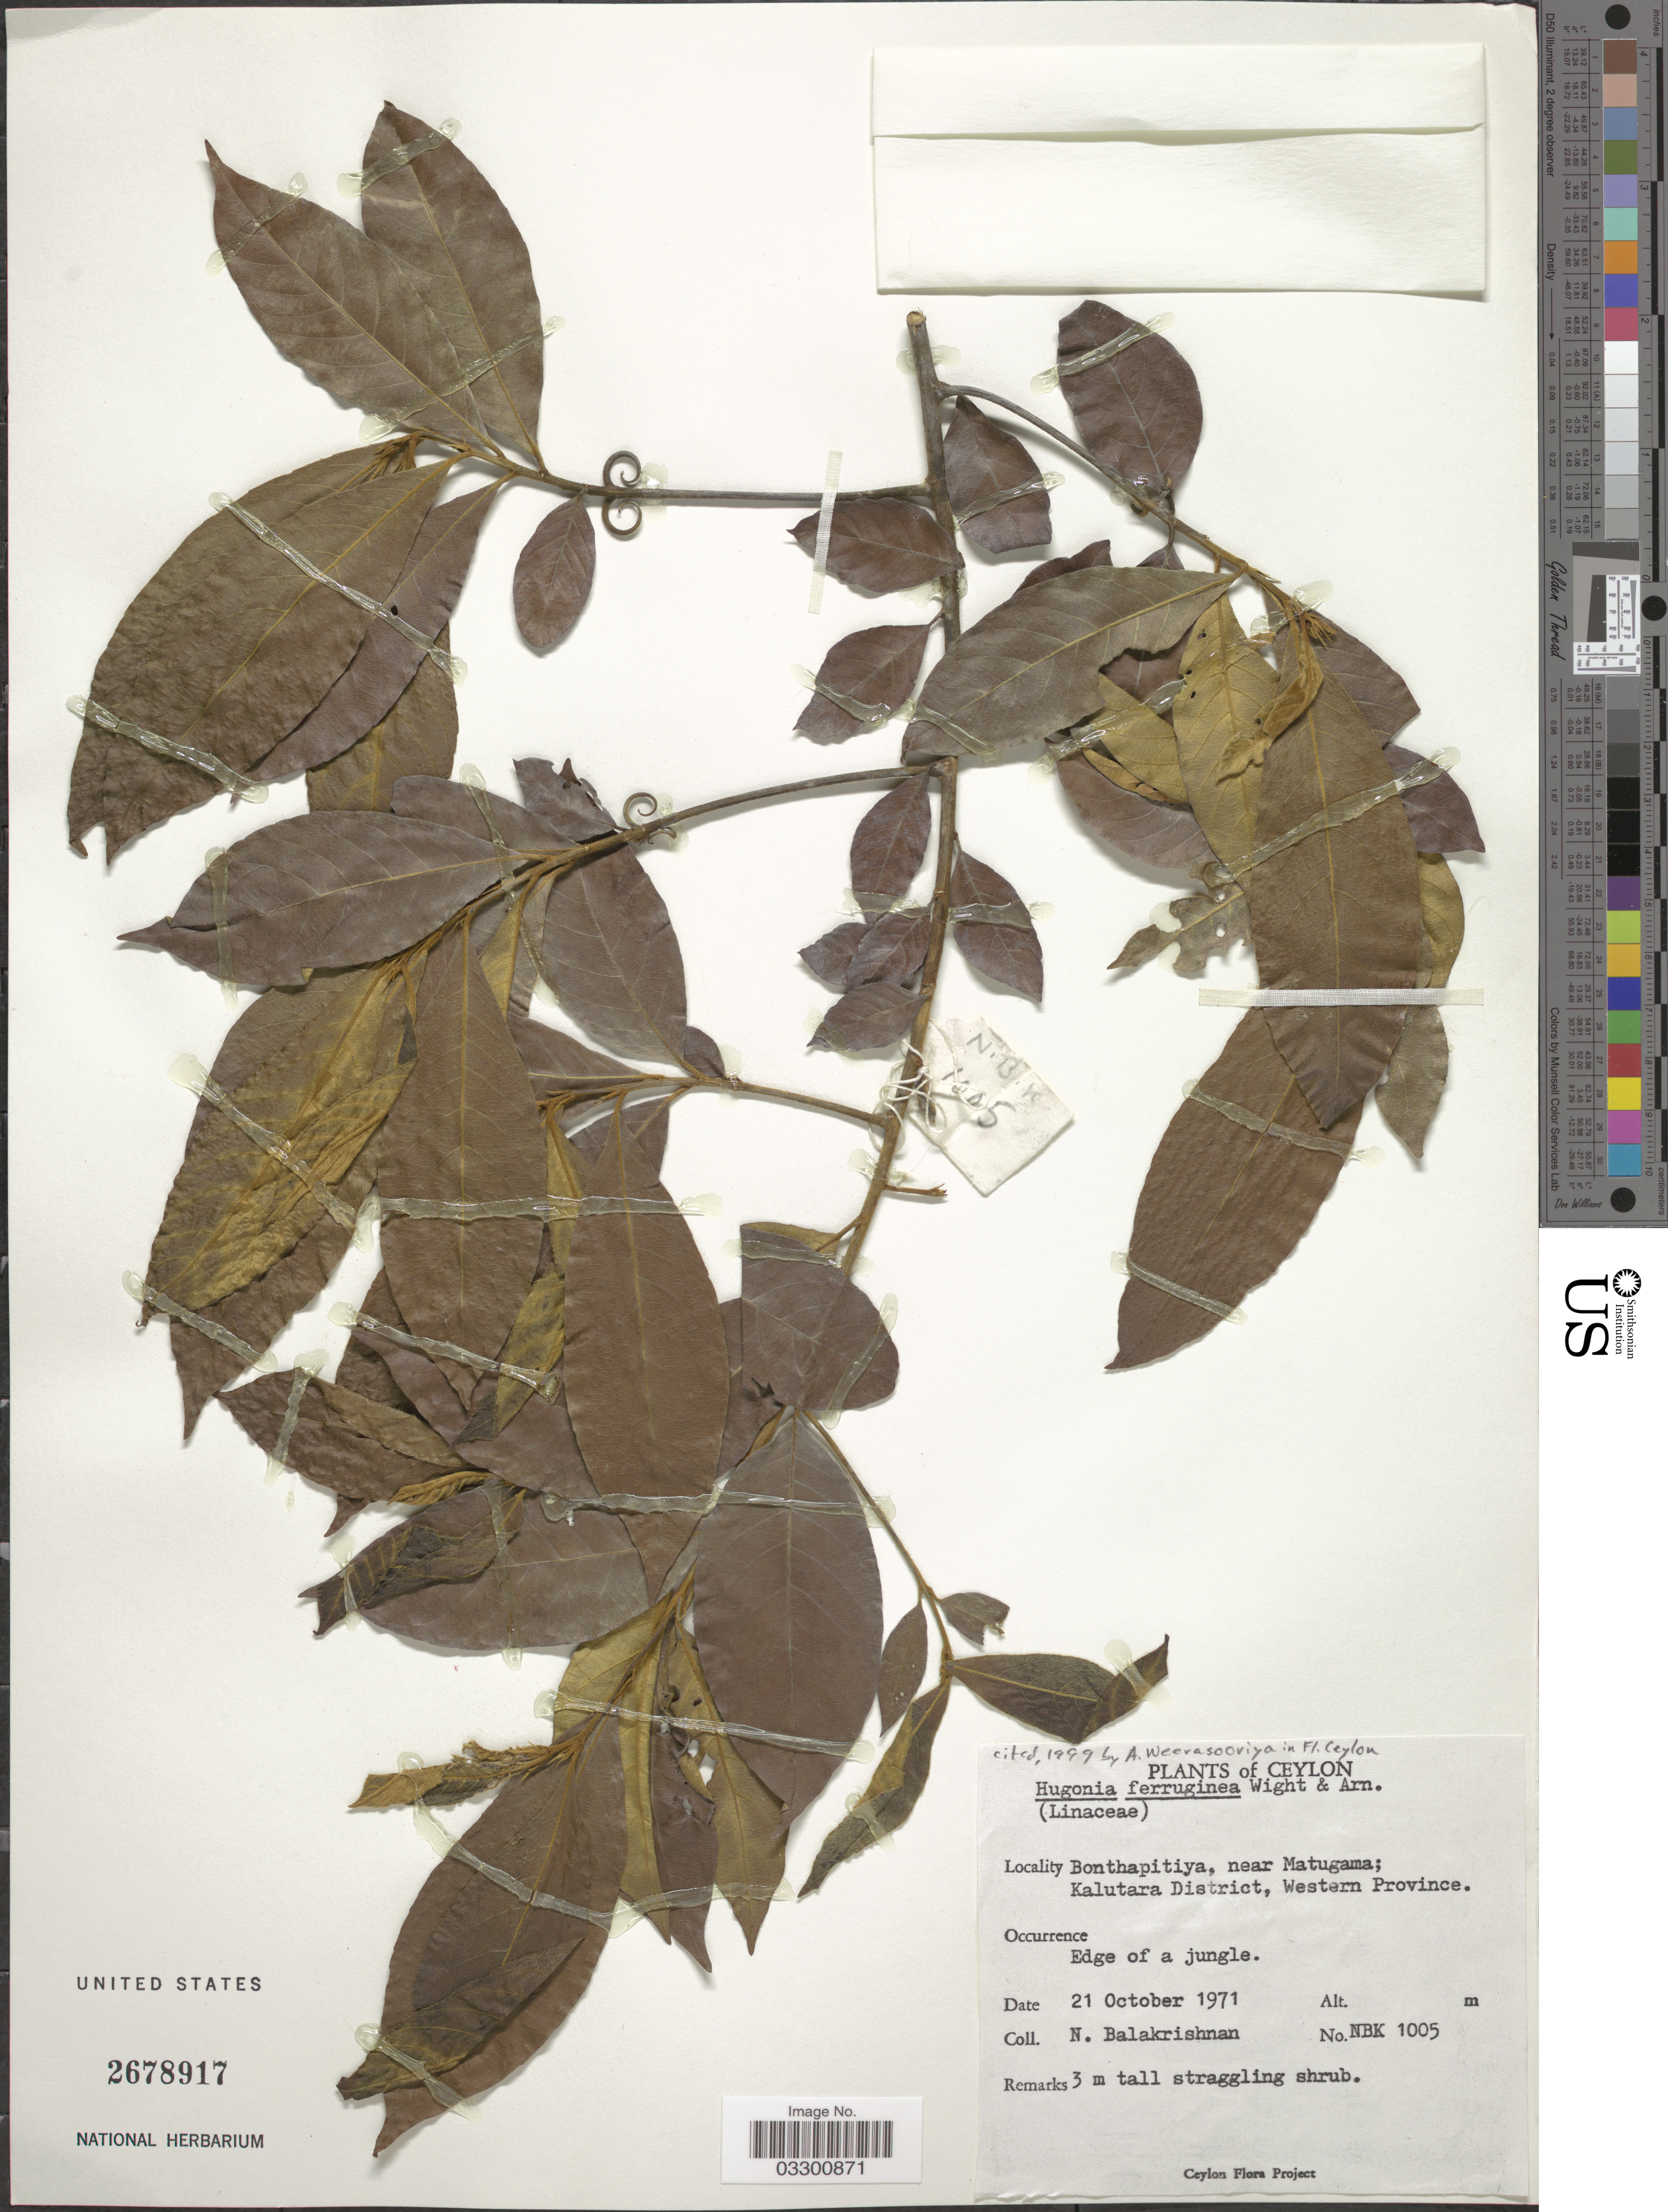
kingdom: Plantae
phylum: Tracheophyta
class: Magnoliopsida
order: Malpighiales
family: Linaceae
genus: Hugonia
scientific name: Hugonia ferruginea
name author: Wight & Arn.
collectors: N. Balakrishnan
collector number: NBK1005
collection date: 1971-10-21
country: Sri Lanka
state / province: Western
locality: Ceylon, Bonthapitiya, near Matugama; Kalutara District.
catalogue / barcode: US 2678917